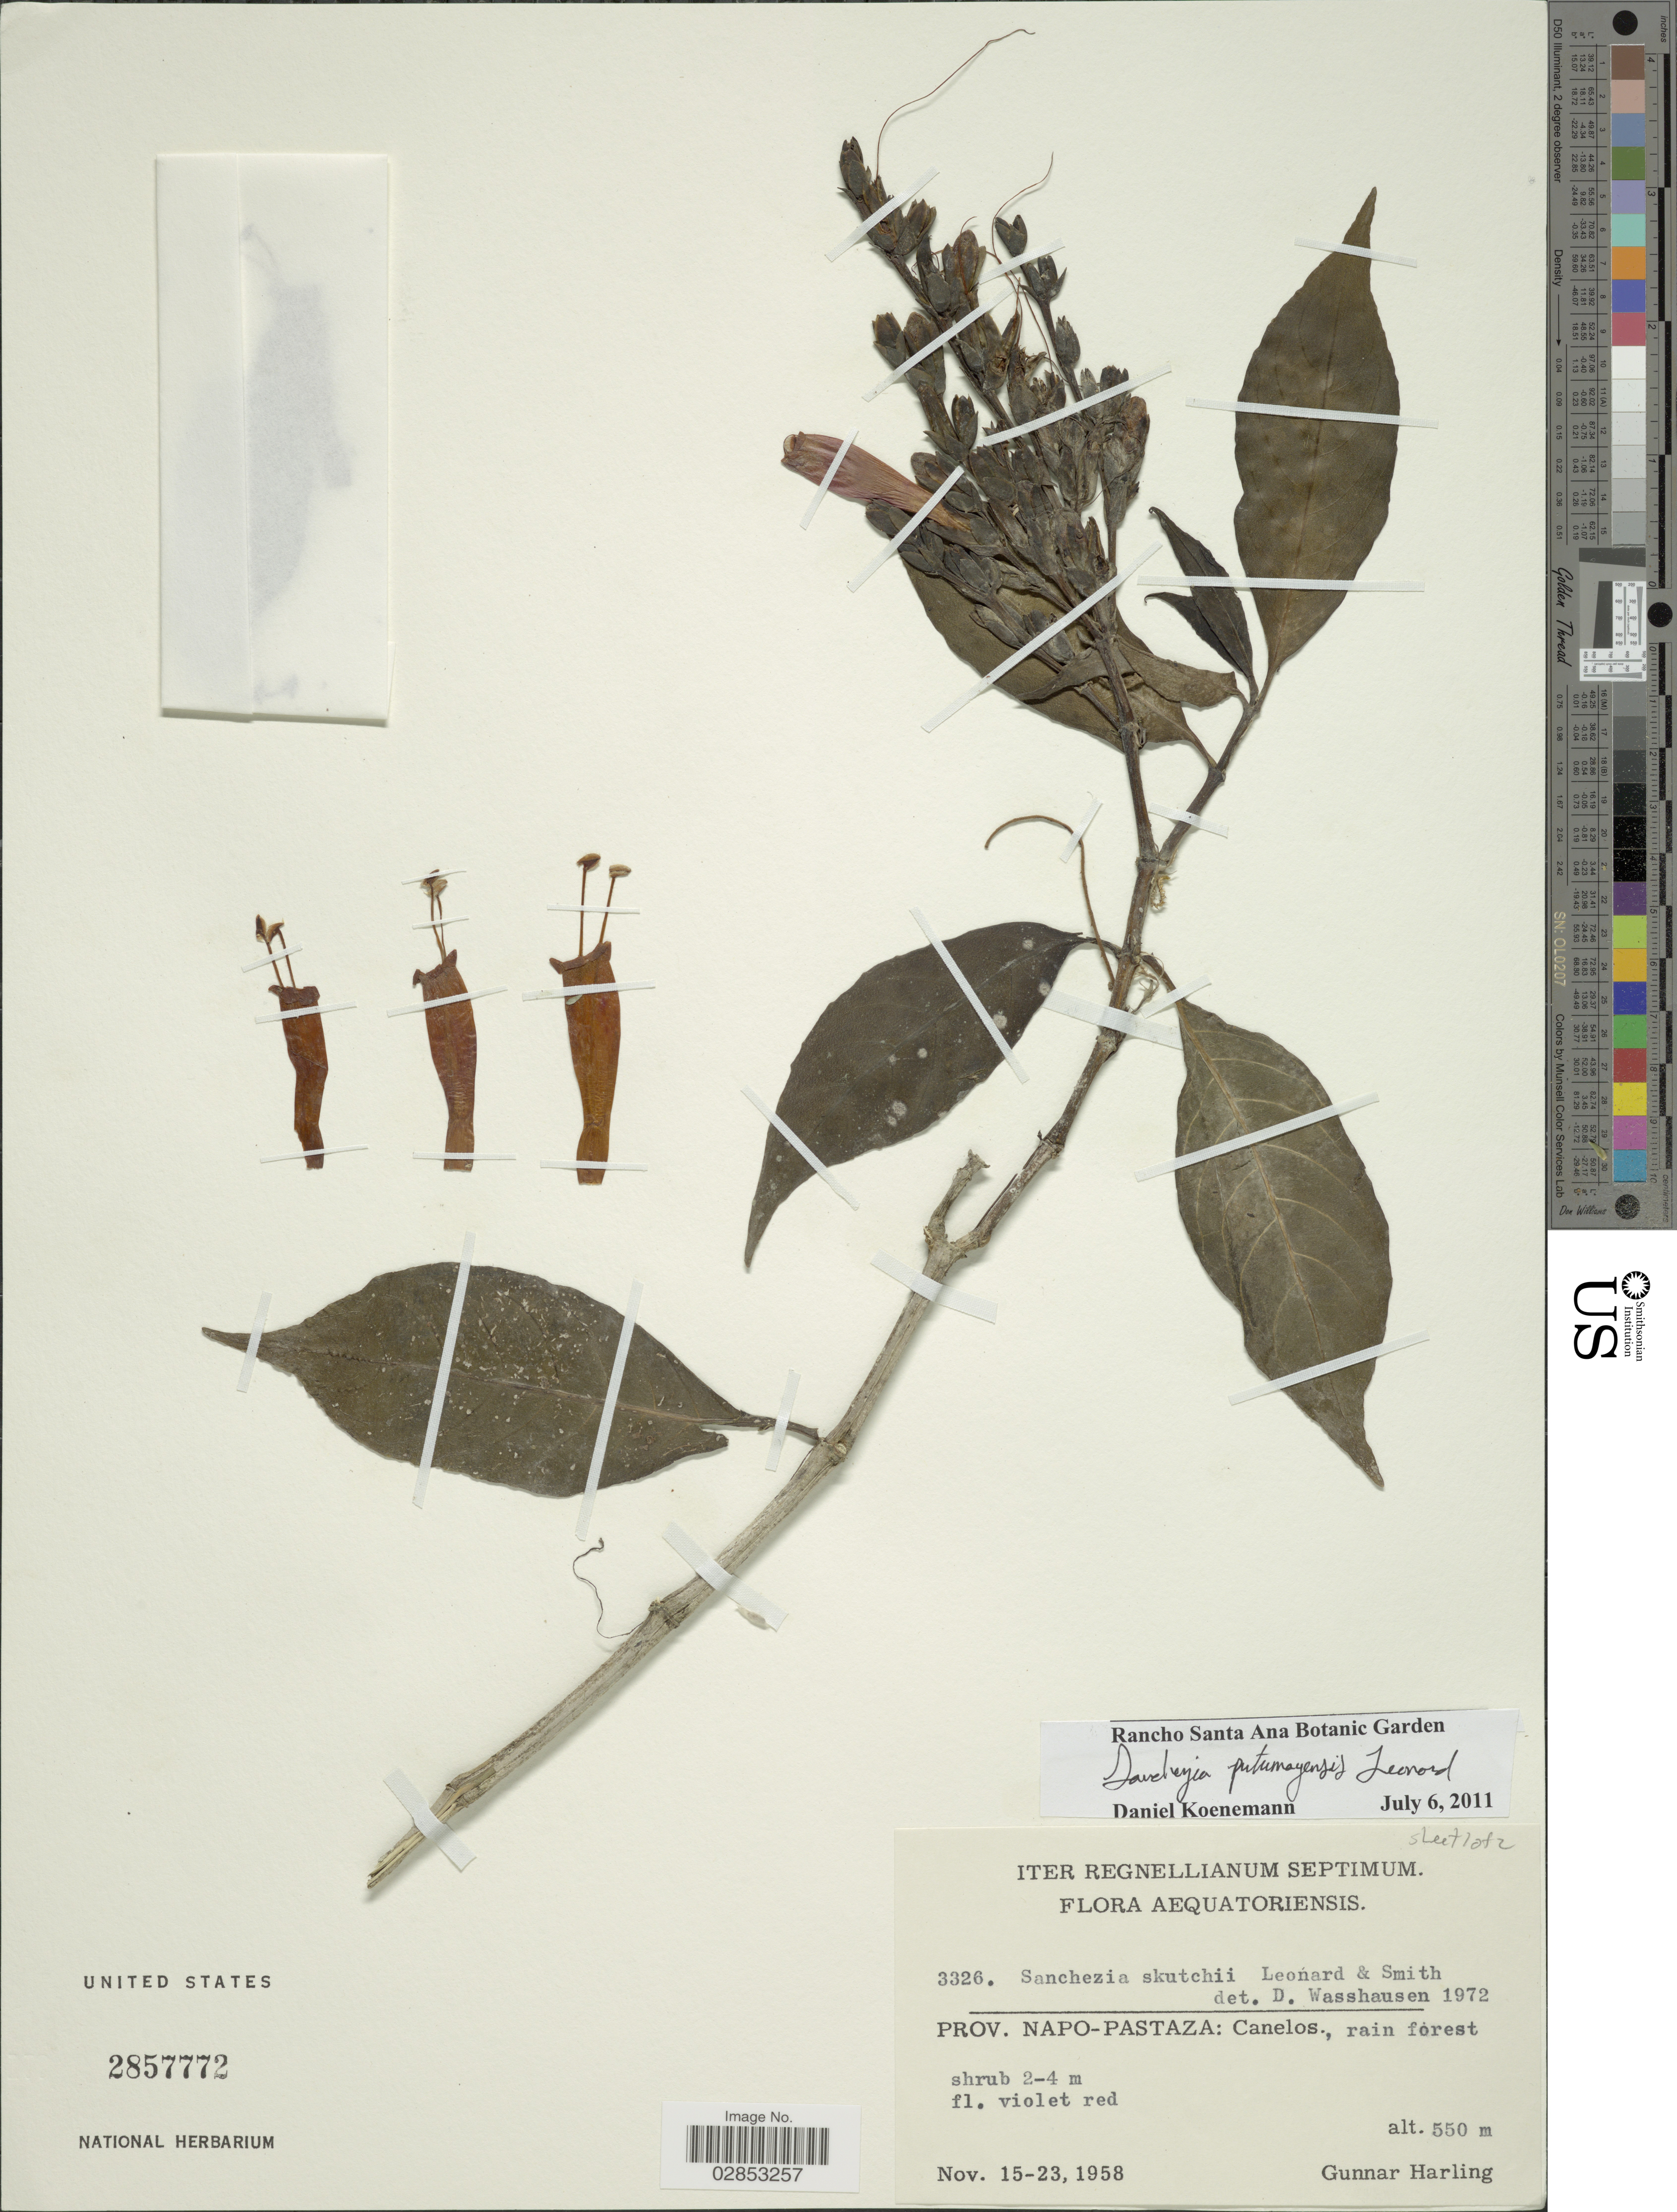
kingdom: Plantae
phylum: Tracheophyta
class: Magnoliopsida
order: Lamiales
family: Acanthaceae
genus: Sanchezia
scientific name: Sanchezia putumayensis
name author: Leonard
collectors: G. Harling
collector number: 3326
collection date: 1958-11-15/1958-11-23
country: Ecuador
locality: Aequatoriensis, Prov. Napo-Pastaza: Canelos, rain forest.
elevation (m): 550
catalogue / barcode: US 2857772